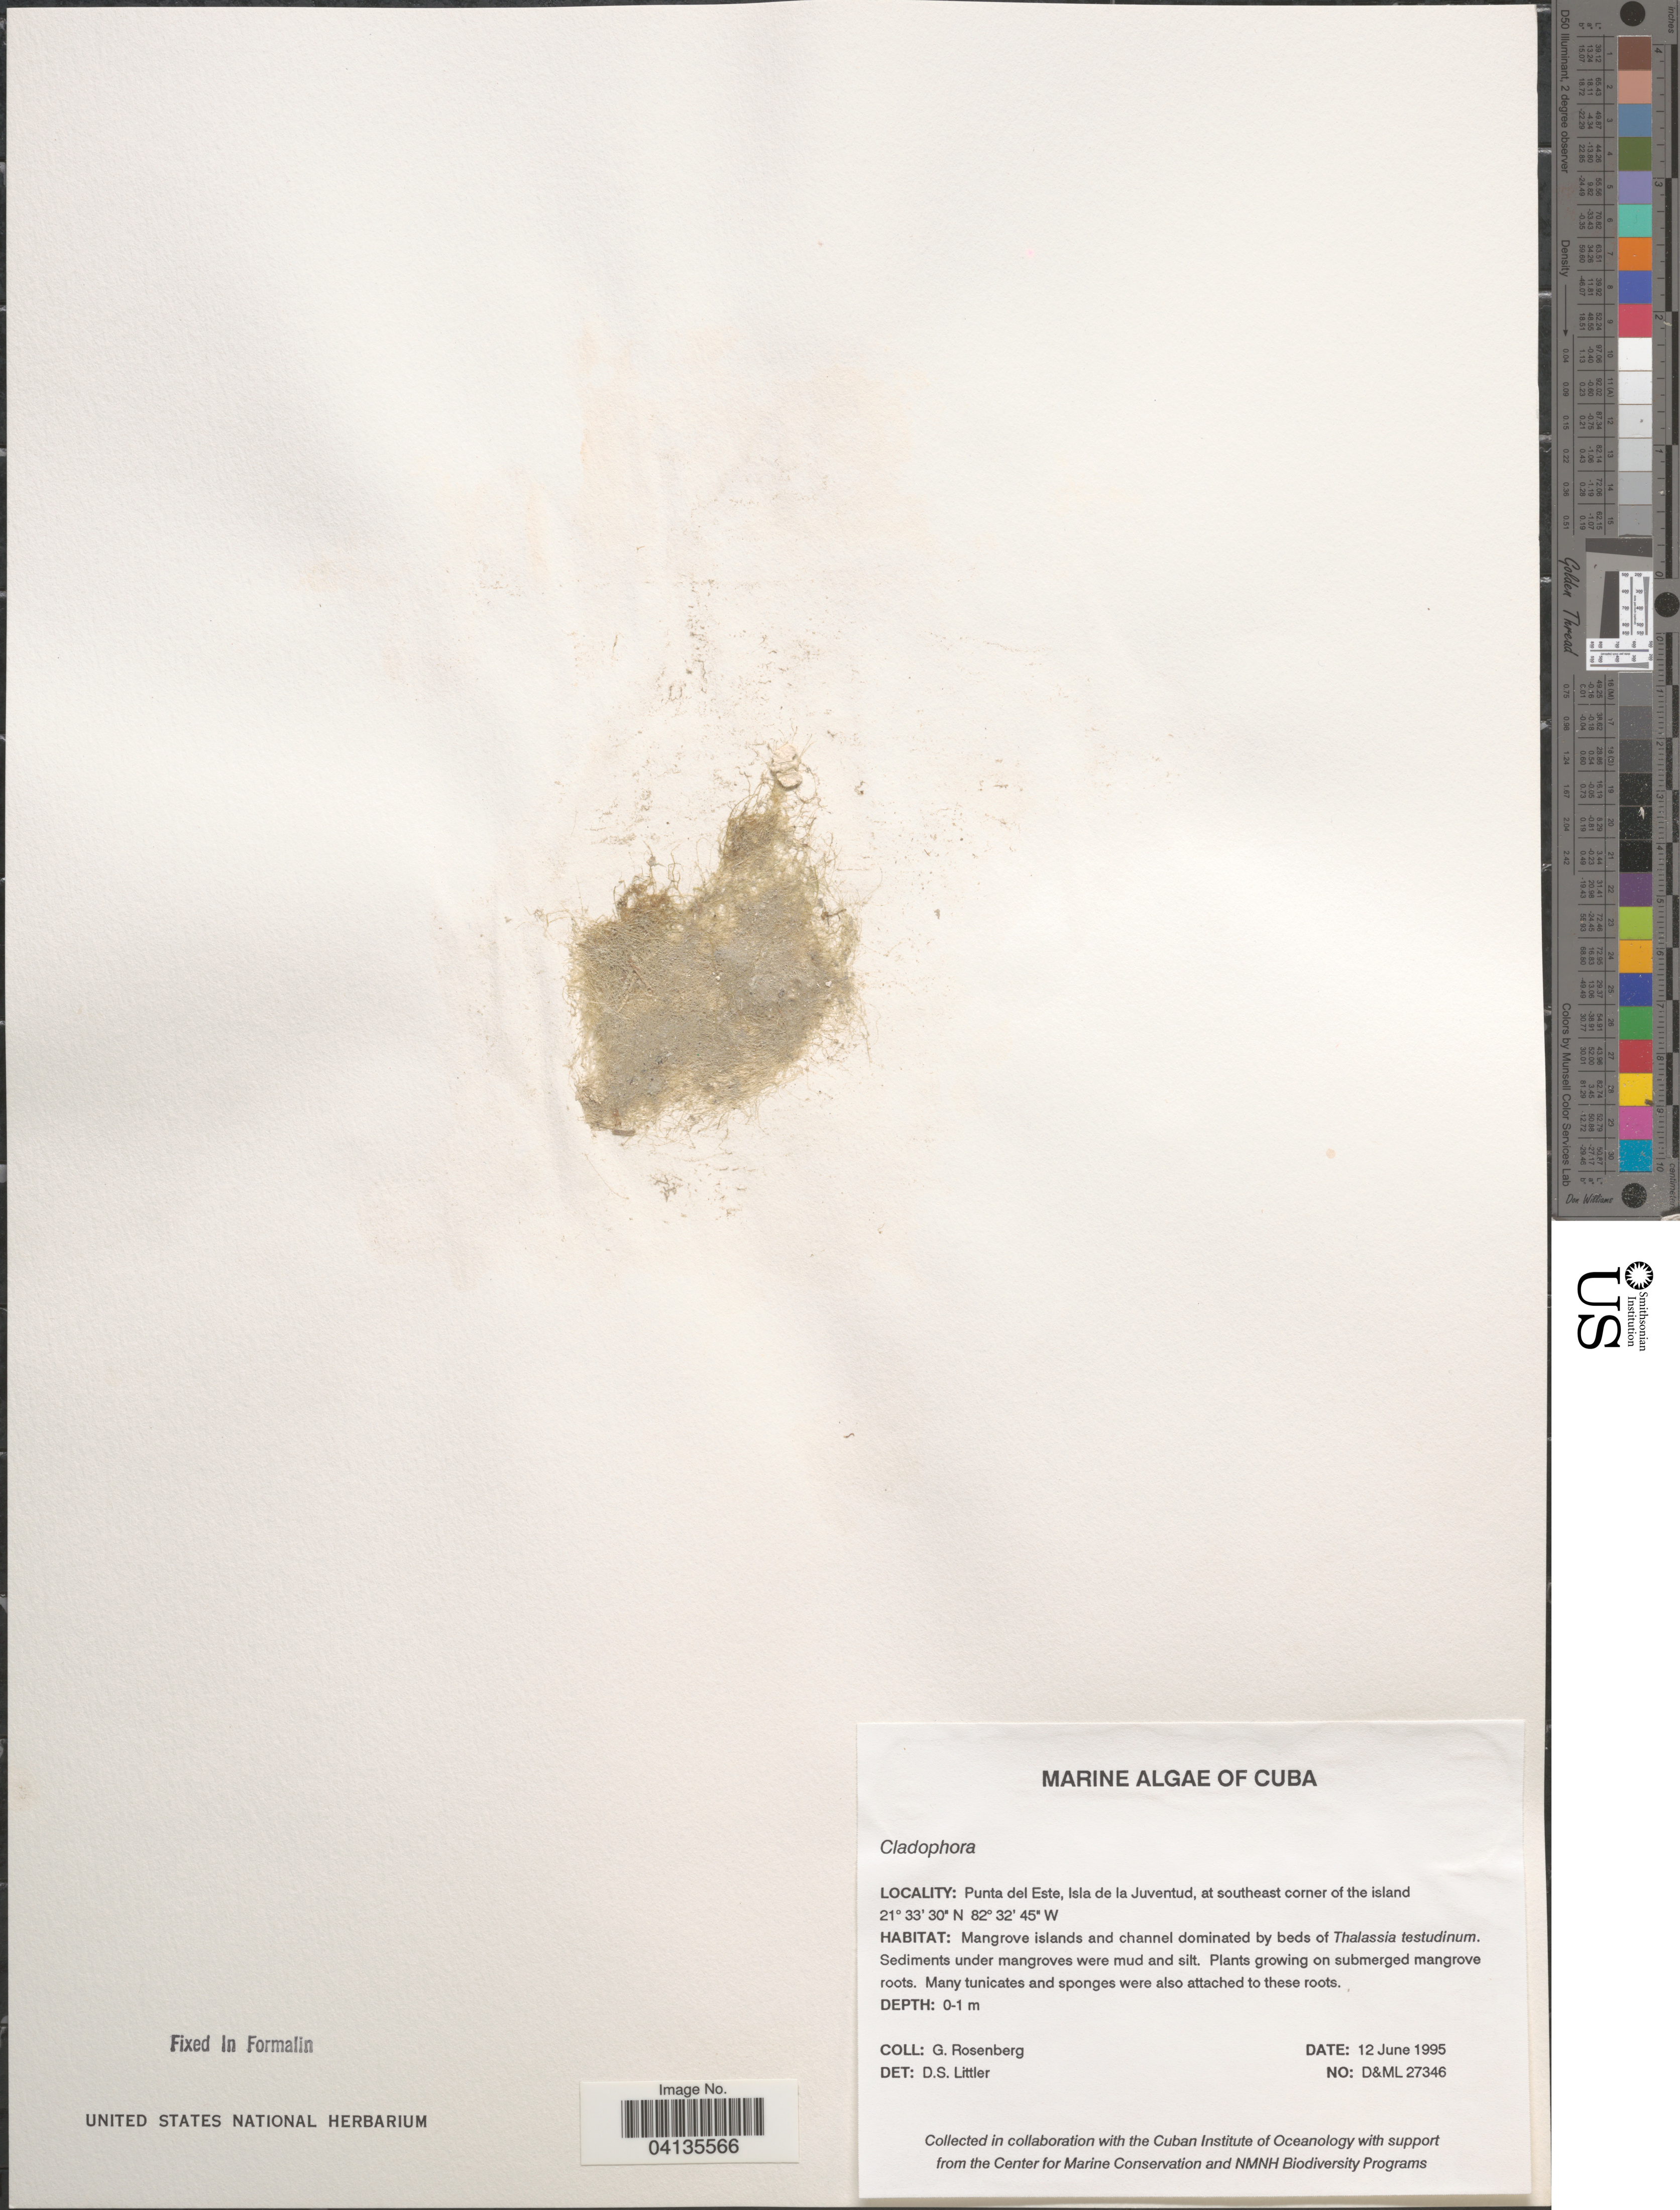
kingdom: Plantae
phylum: Chlorophyta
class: Ulvophyceae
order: Cladophorales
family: Cladophoraceae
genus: Cladophora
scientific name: Cladophora sp.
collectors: G. Rosenberg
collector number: D&ML27346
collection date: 1995-06-12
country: Cuba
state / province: Isla de la Juventud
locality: Punta del Este, at southeast corner of the island.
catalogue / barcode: US 328845